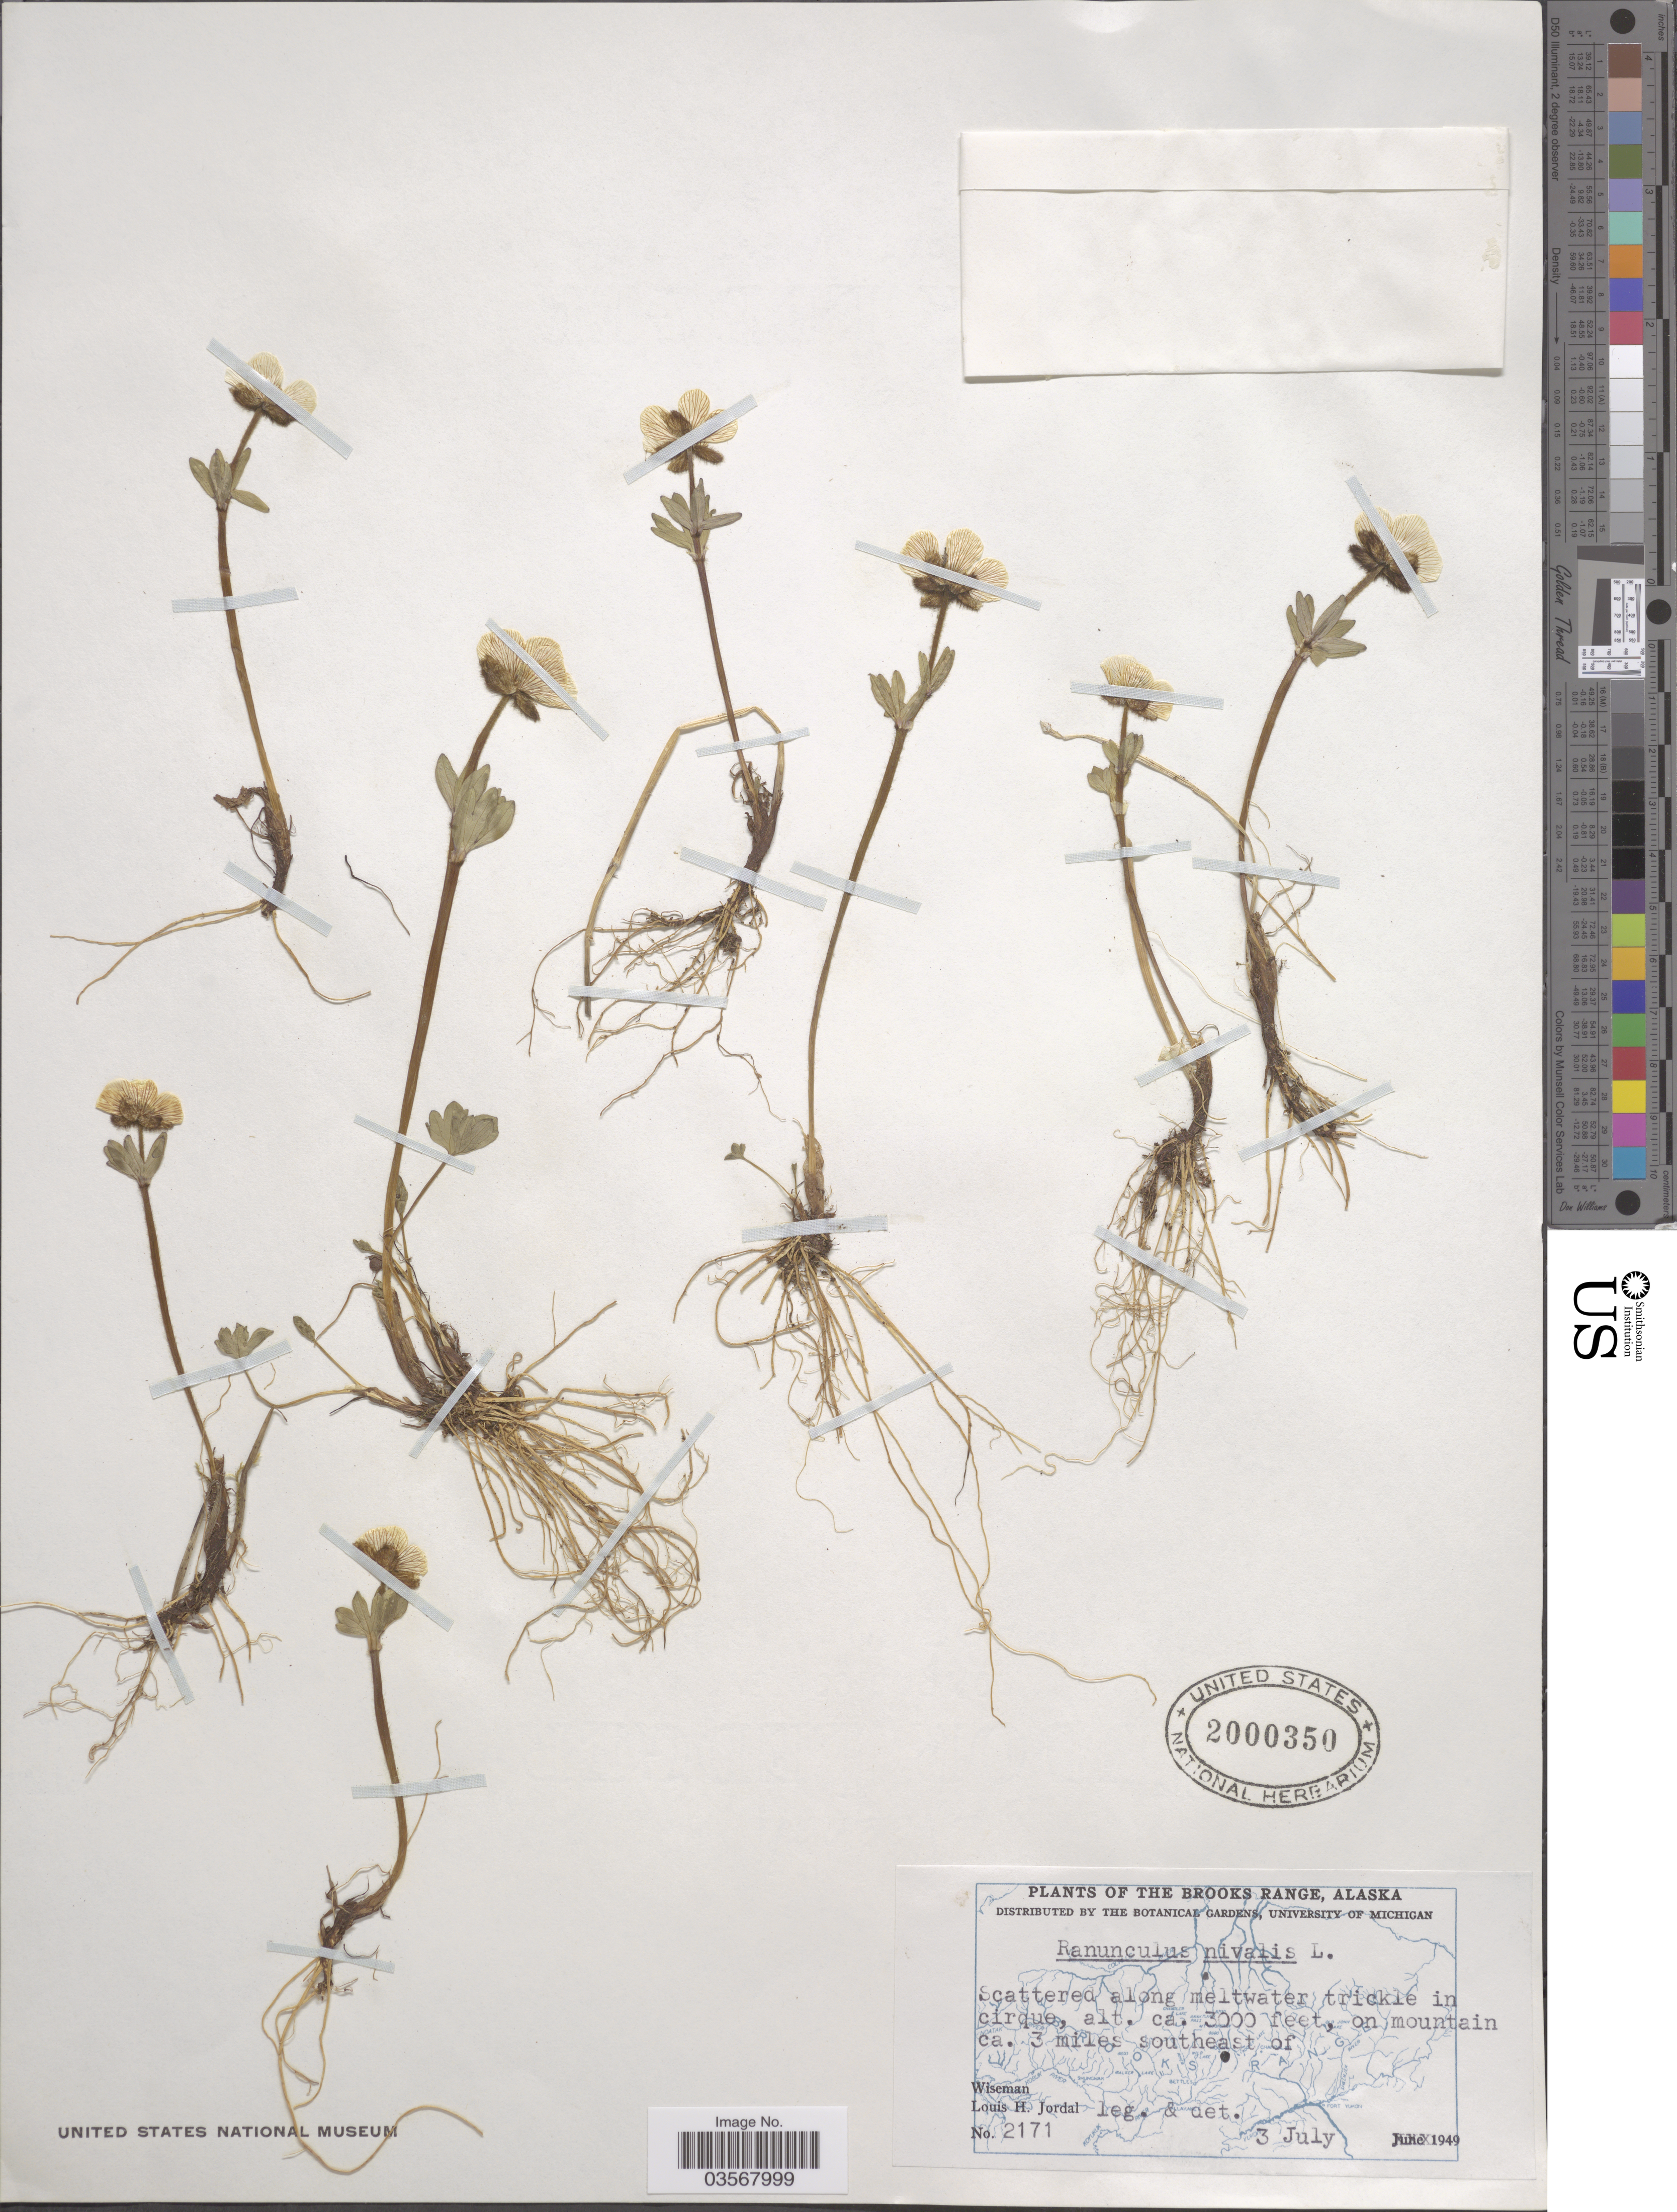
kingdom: Plantae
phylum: Tracheophyta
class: Magnoliopsida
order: Ranunculales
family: Ranunculaceae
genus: Ranunculus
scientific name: Ranunculus nivalis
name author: L.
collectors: L. Jordal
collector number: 2171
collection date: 1949-07-03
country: United States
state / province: Alaska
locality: The Brooks Range. On mountain ca. 3 miles southeast of Wiseman.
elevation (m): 914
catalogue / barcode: US 2000350